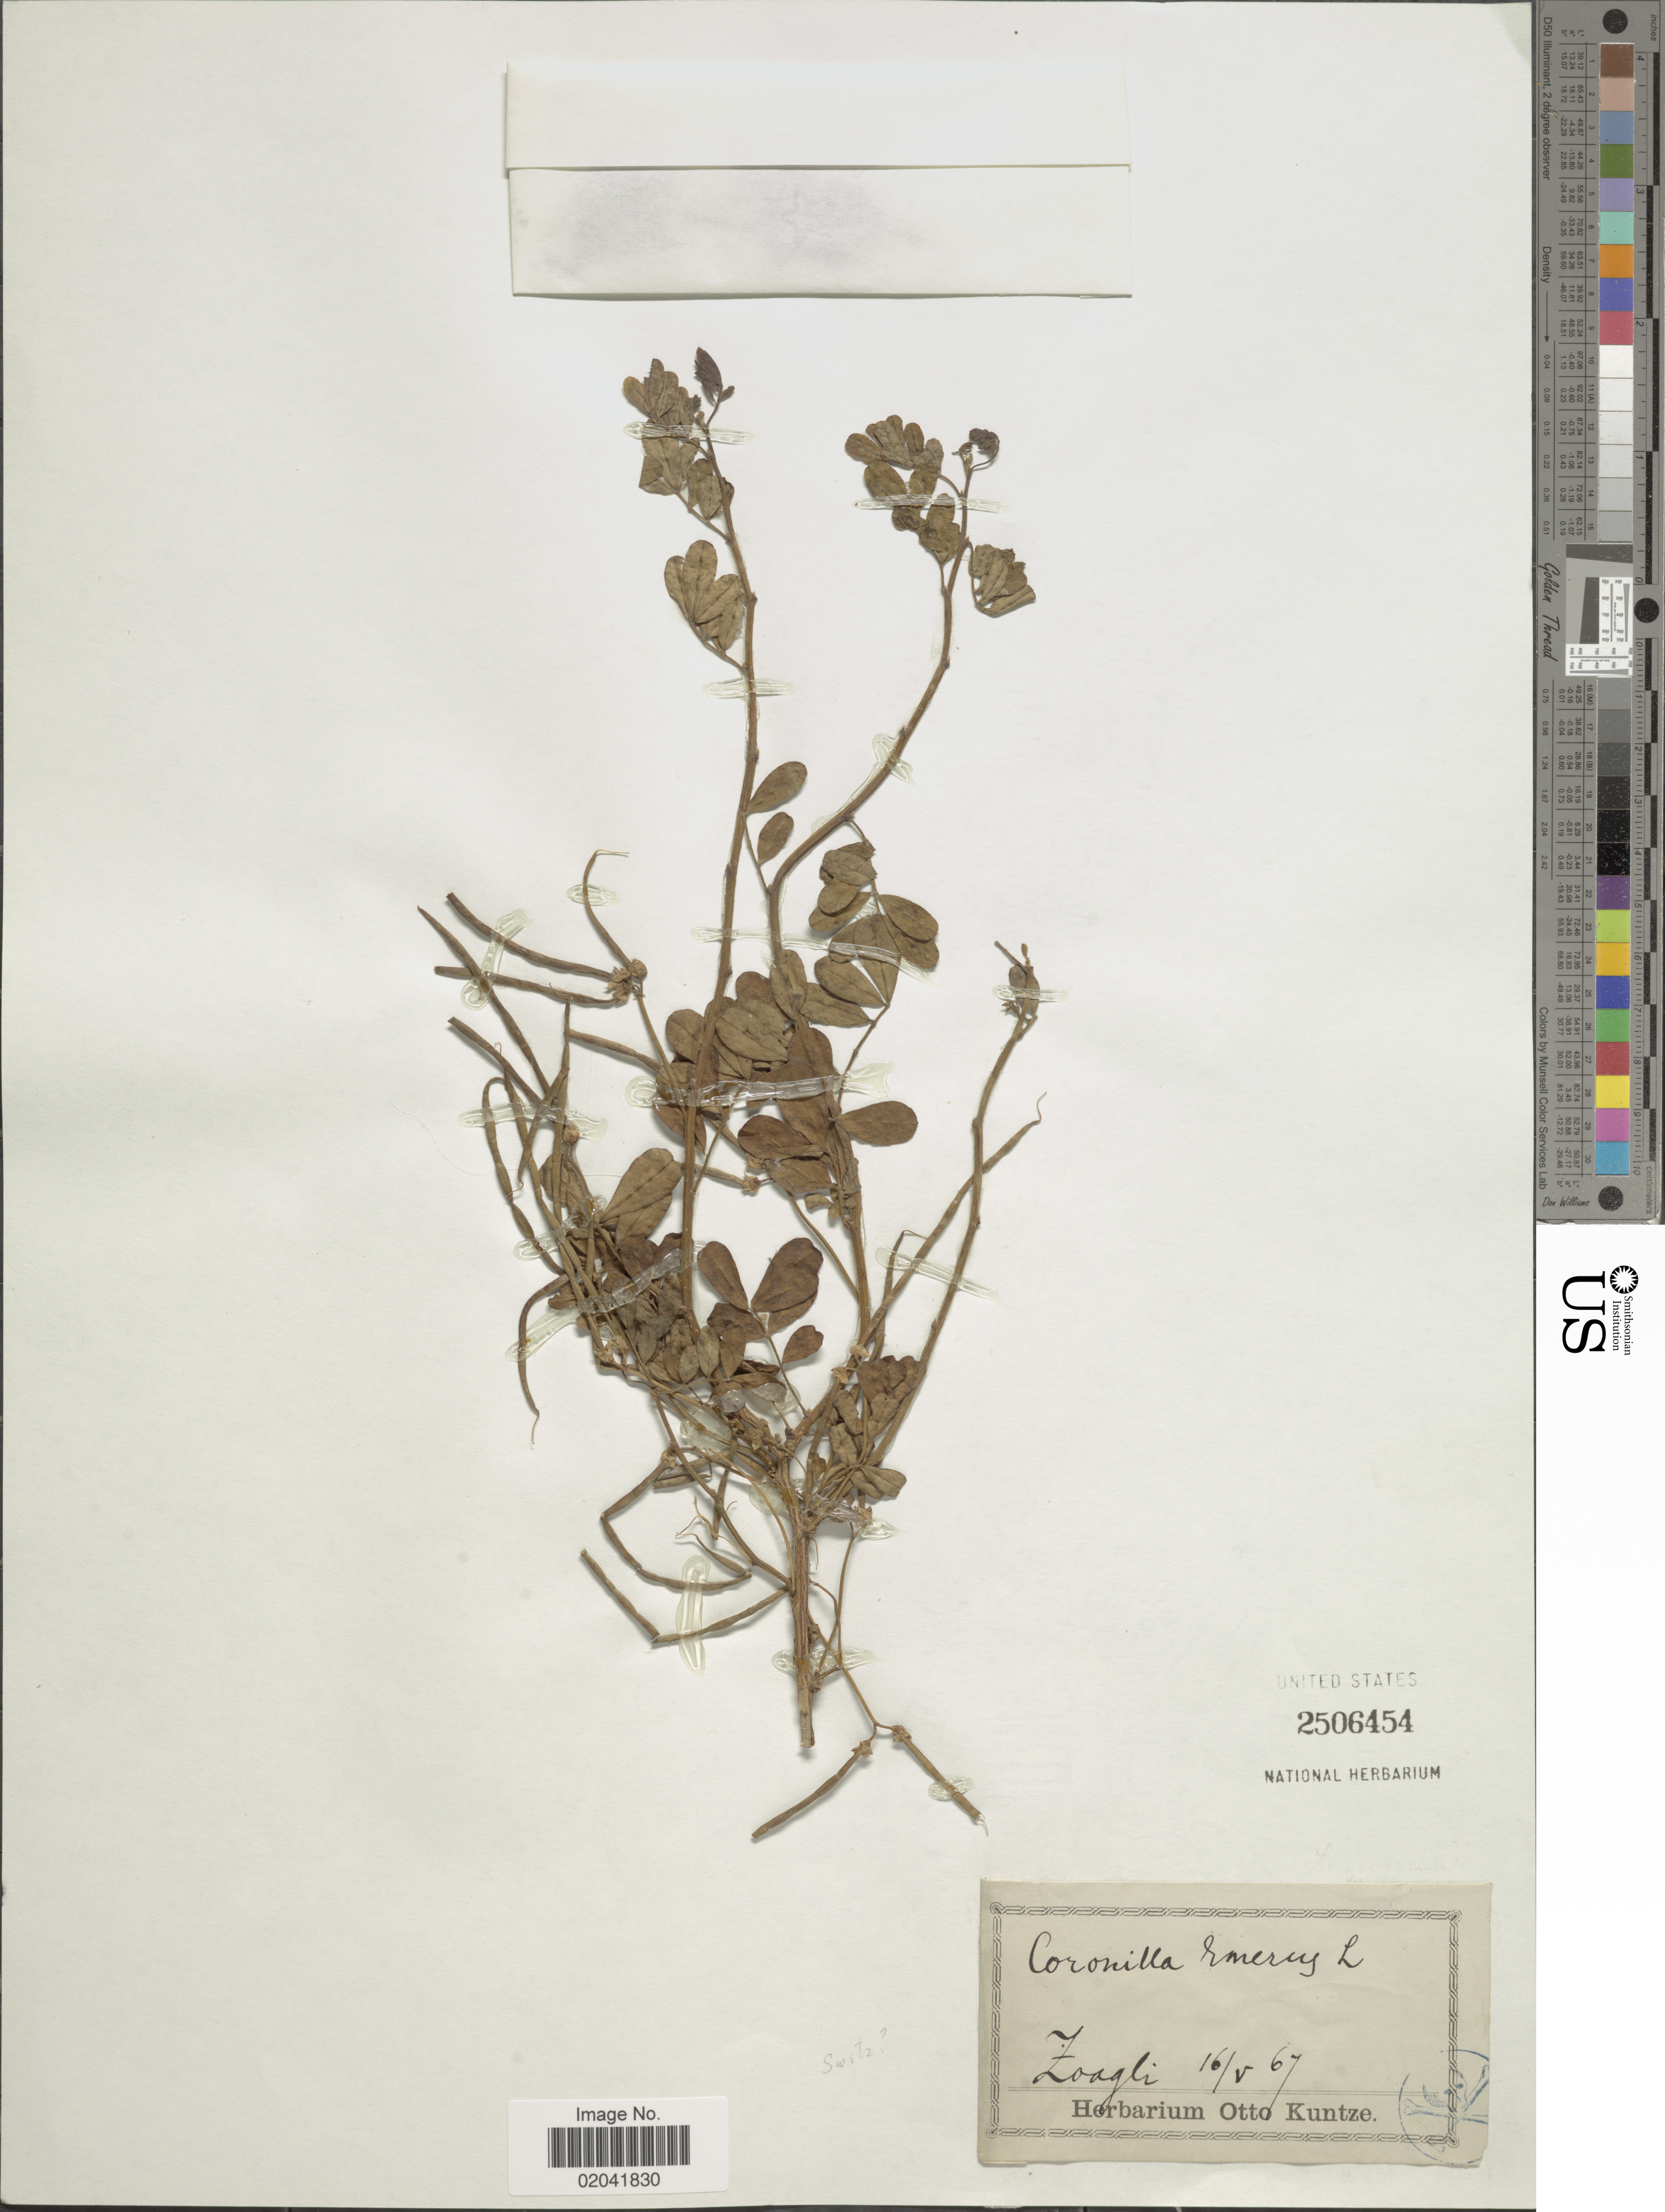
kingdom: Plantae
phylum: Tracheophyta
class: Magnoliopsida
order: Fabales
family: Fabaceae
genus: Coronilla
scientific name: Coronilla emerus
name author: L.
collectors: ex herb. Otto Kuntze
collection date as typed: Transcribed d/m/y: 16/5/67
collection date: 1867-05-16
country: Italy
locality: Zoagli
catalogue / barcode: US 2506454